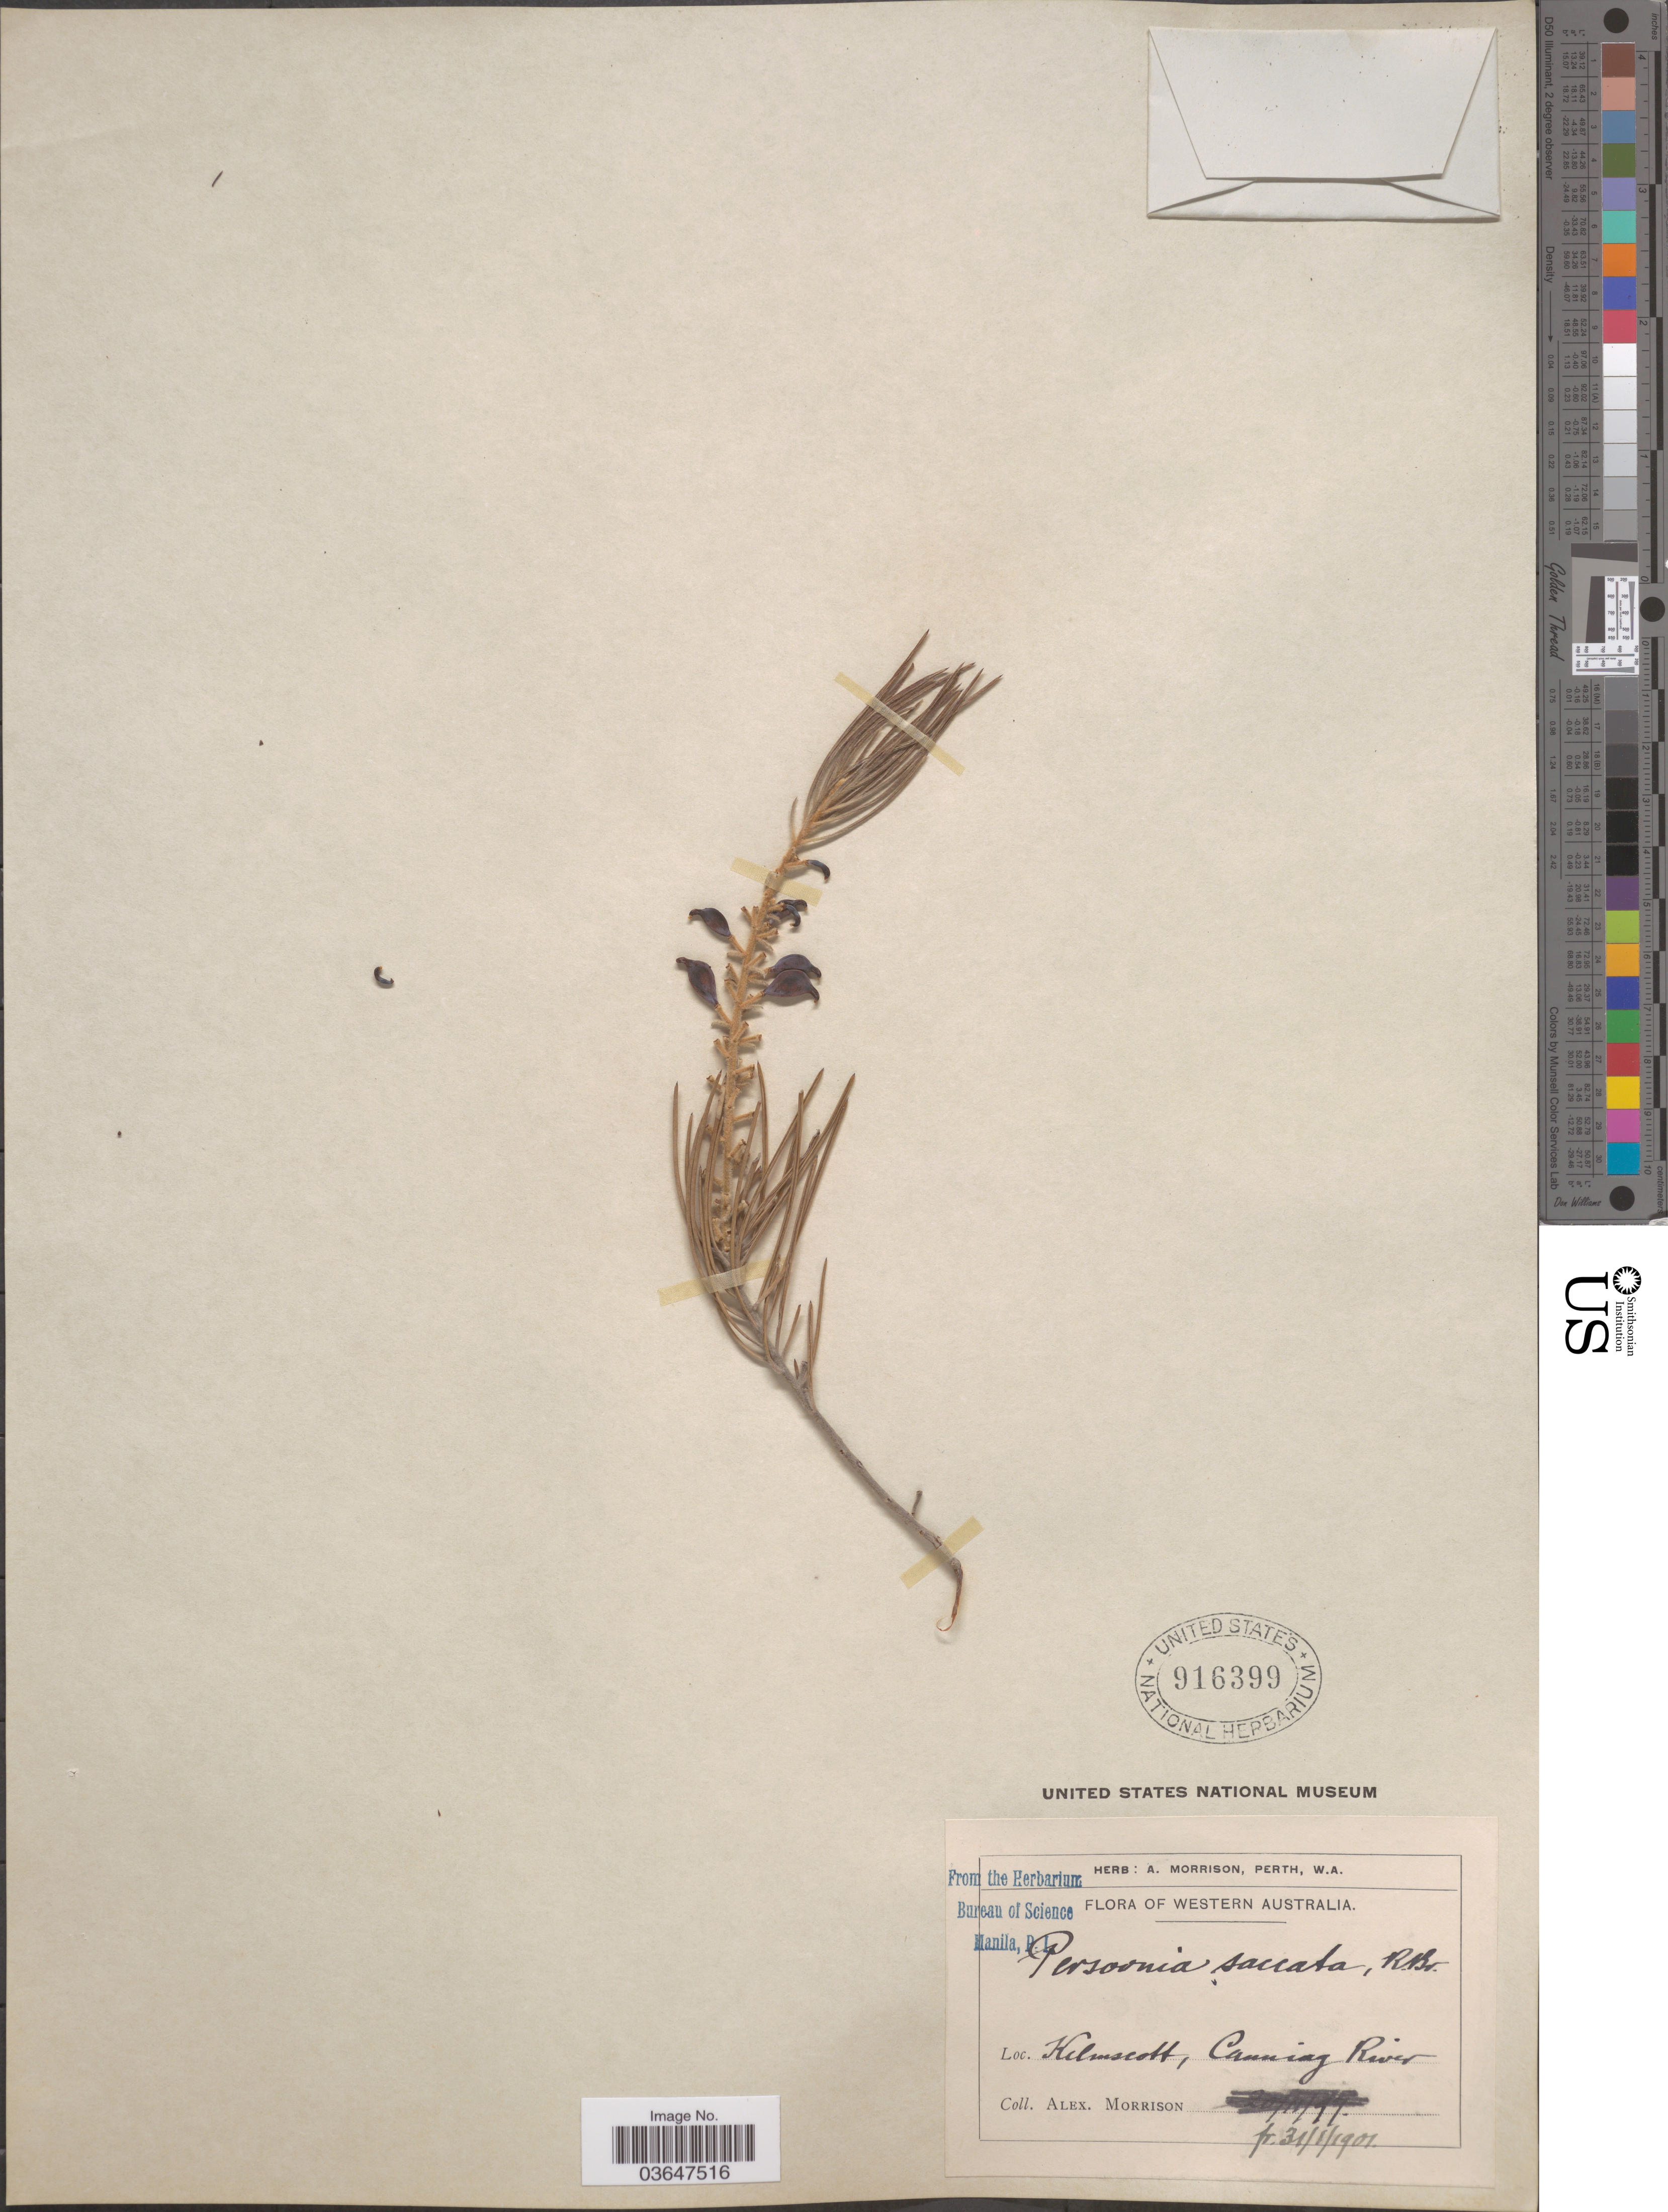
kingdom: Plantae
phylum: Tracheophyta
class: Magnoliopsida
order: Proteales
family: Proteaceae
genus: Persoonia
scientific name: Persoonia saccata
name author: R. Br.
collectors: A. Morrison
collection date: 1901-01-31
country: Australia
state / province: Western Australia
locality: Kelmscott, Canning River.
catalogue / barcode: US 916399